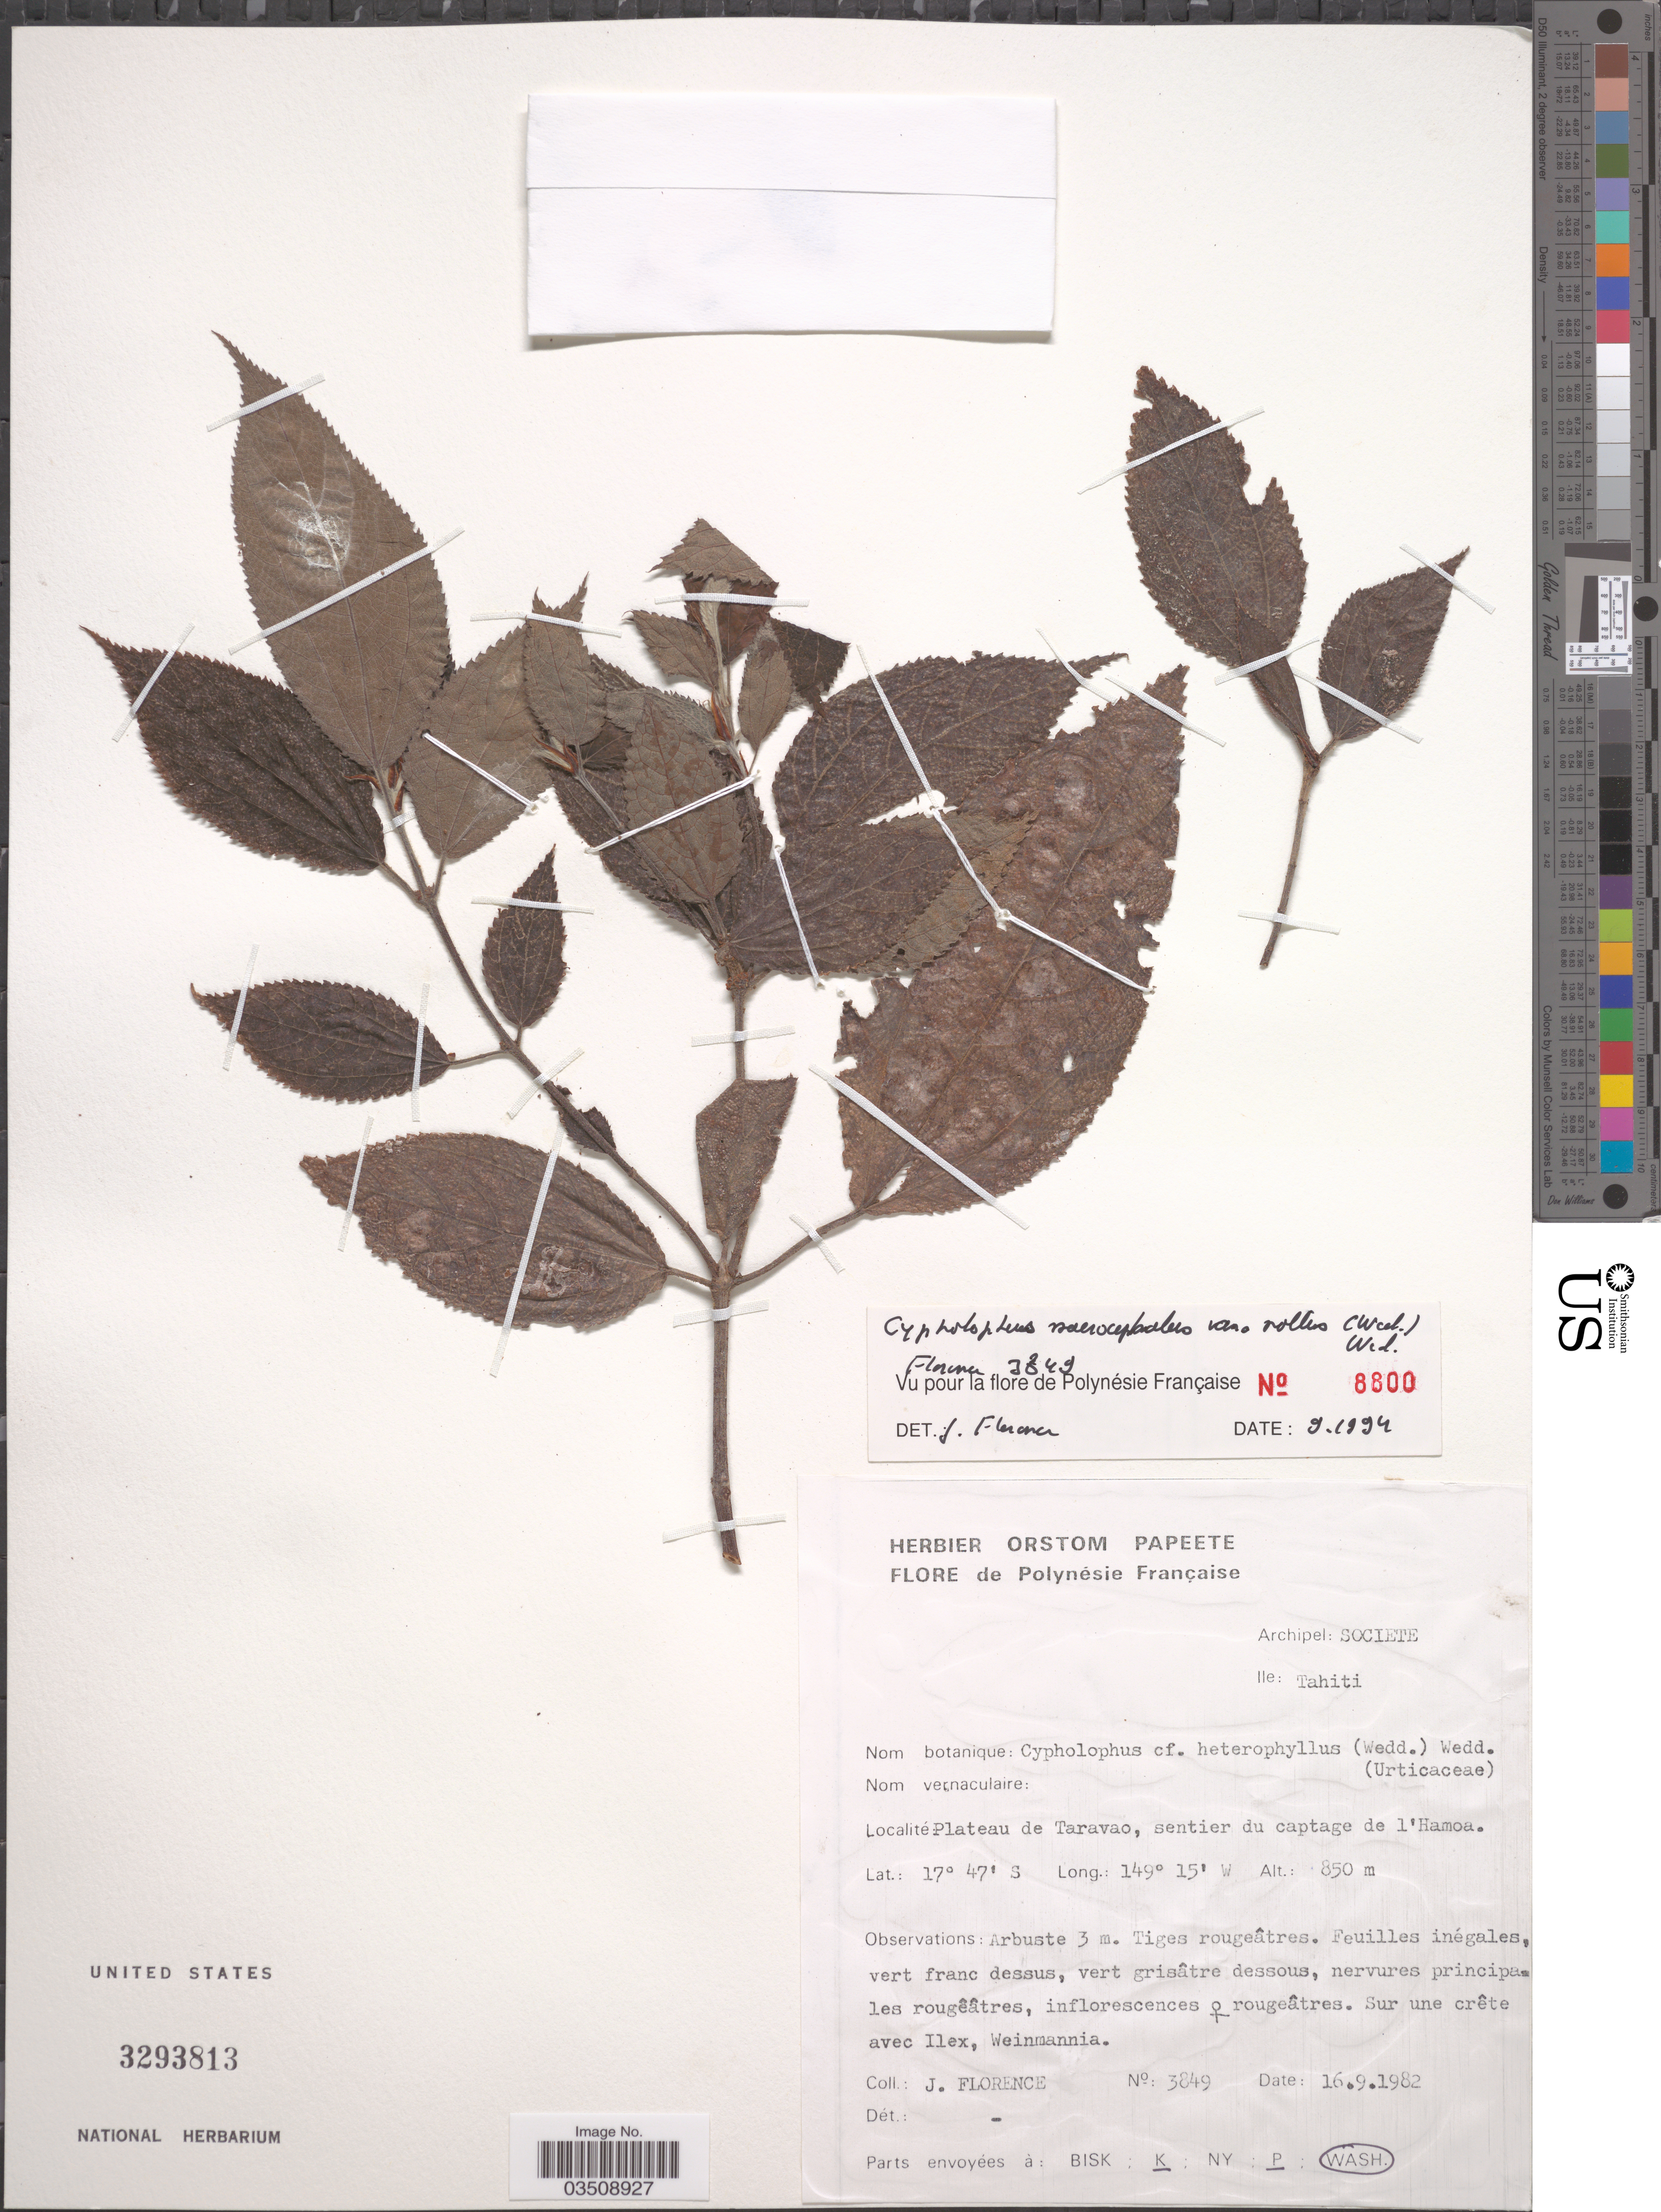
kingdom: Plantae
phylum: Tracheophyta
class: Magnoliopsida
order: Rosales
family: Urticaceae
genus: Cypholophus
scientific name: Cypholophus macrocephalus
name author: Wedd.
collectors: J. Florence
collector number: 3849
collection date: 1982-09-16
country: French Polynesia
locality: Archipel: Society. Ile: Tahiti. Plateau de Taravao, sentier du captage de l'Hamoa.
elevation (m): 850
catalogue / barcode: US 3293813